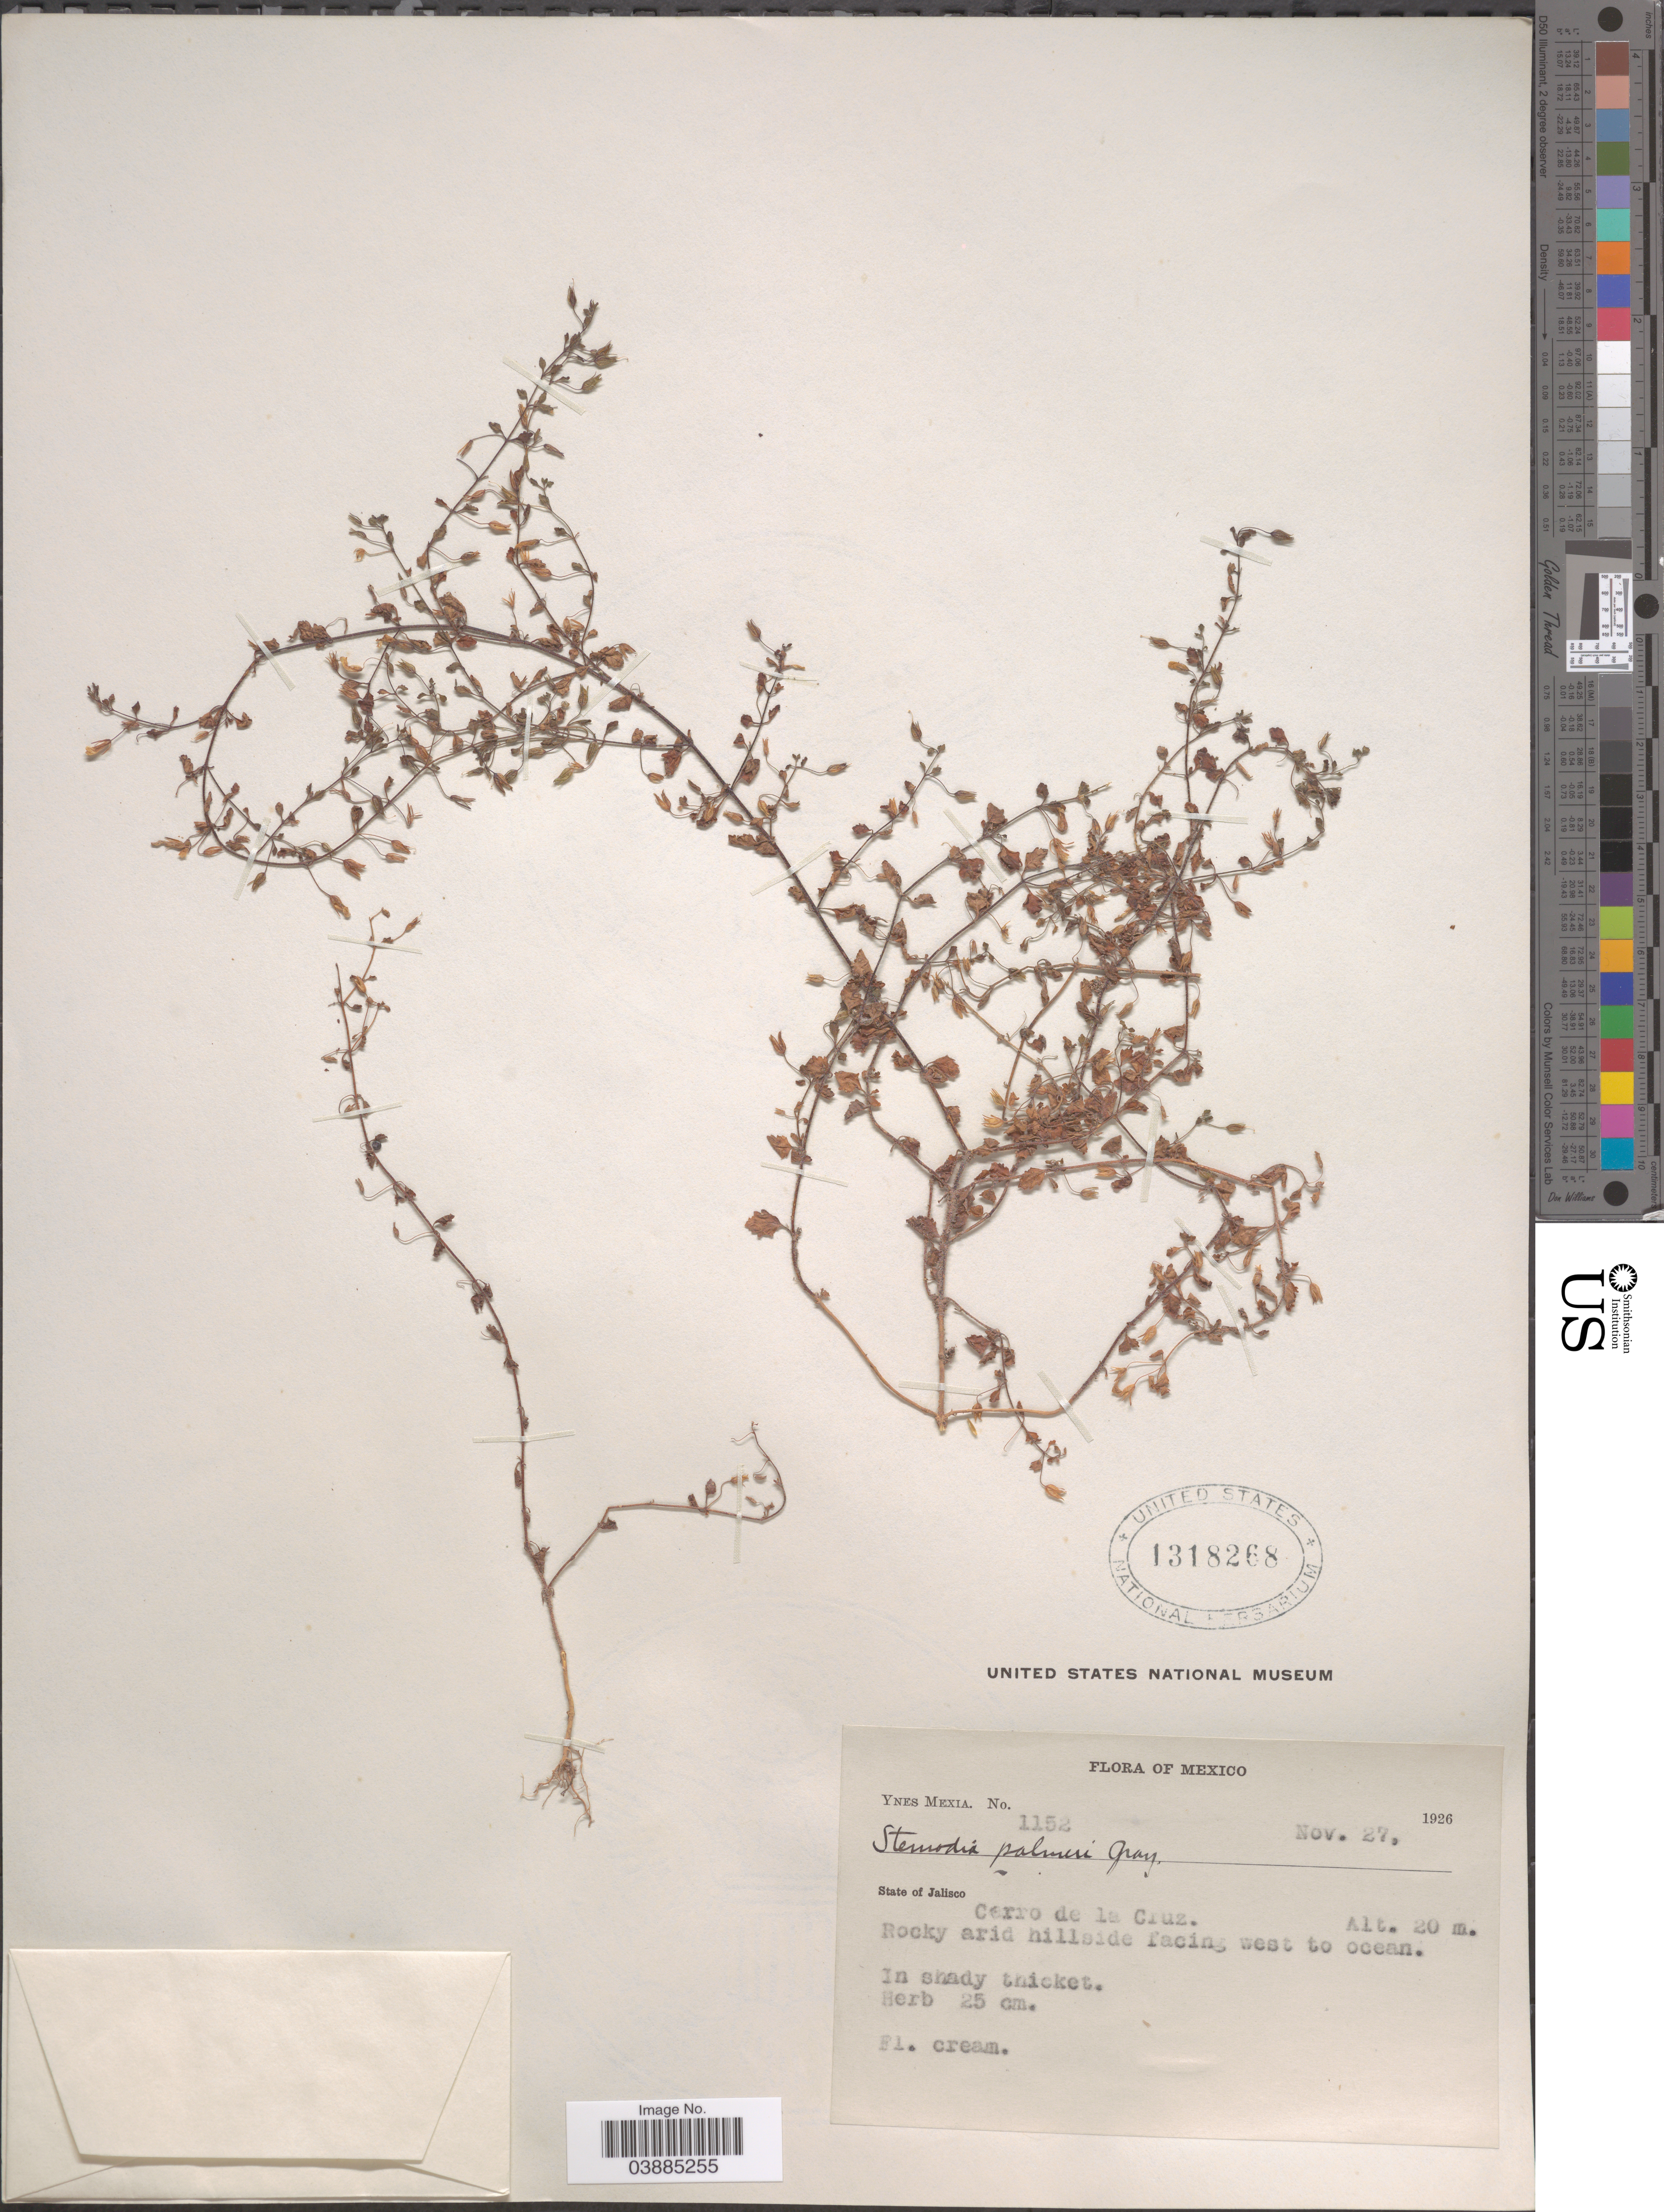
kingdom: Plantae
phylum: Tracheophyta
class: Magnoliopsida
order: Lamiales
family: Plantaginaceae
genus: Stemodia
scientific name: Stemodia parviflora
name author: W.T. Aiton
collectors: Y. Mexia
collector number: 1152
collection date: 1926-11-27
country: Mexico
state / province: Jalisco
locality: Cerro de la Cruz. Hillside facing west to ocean.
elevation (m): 20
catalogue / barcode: US 1318268